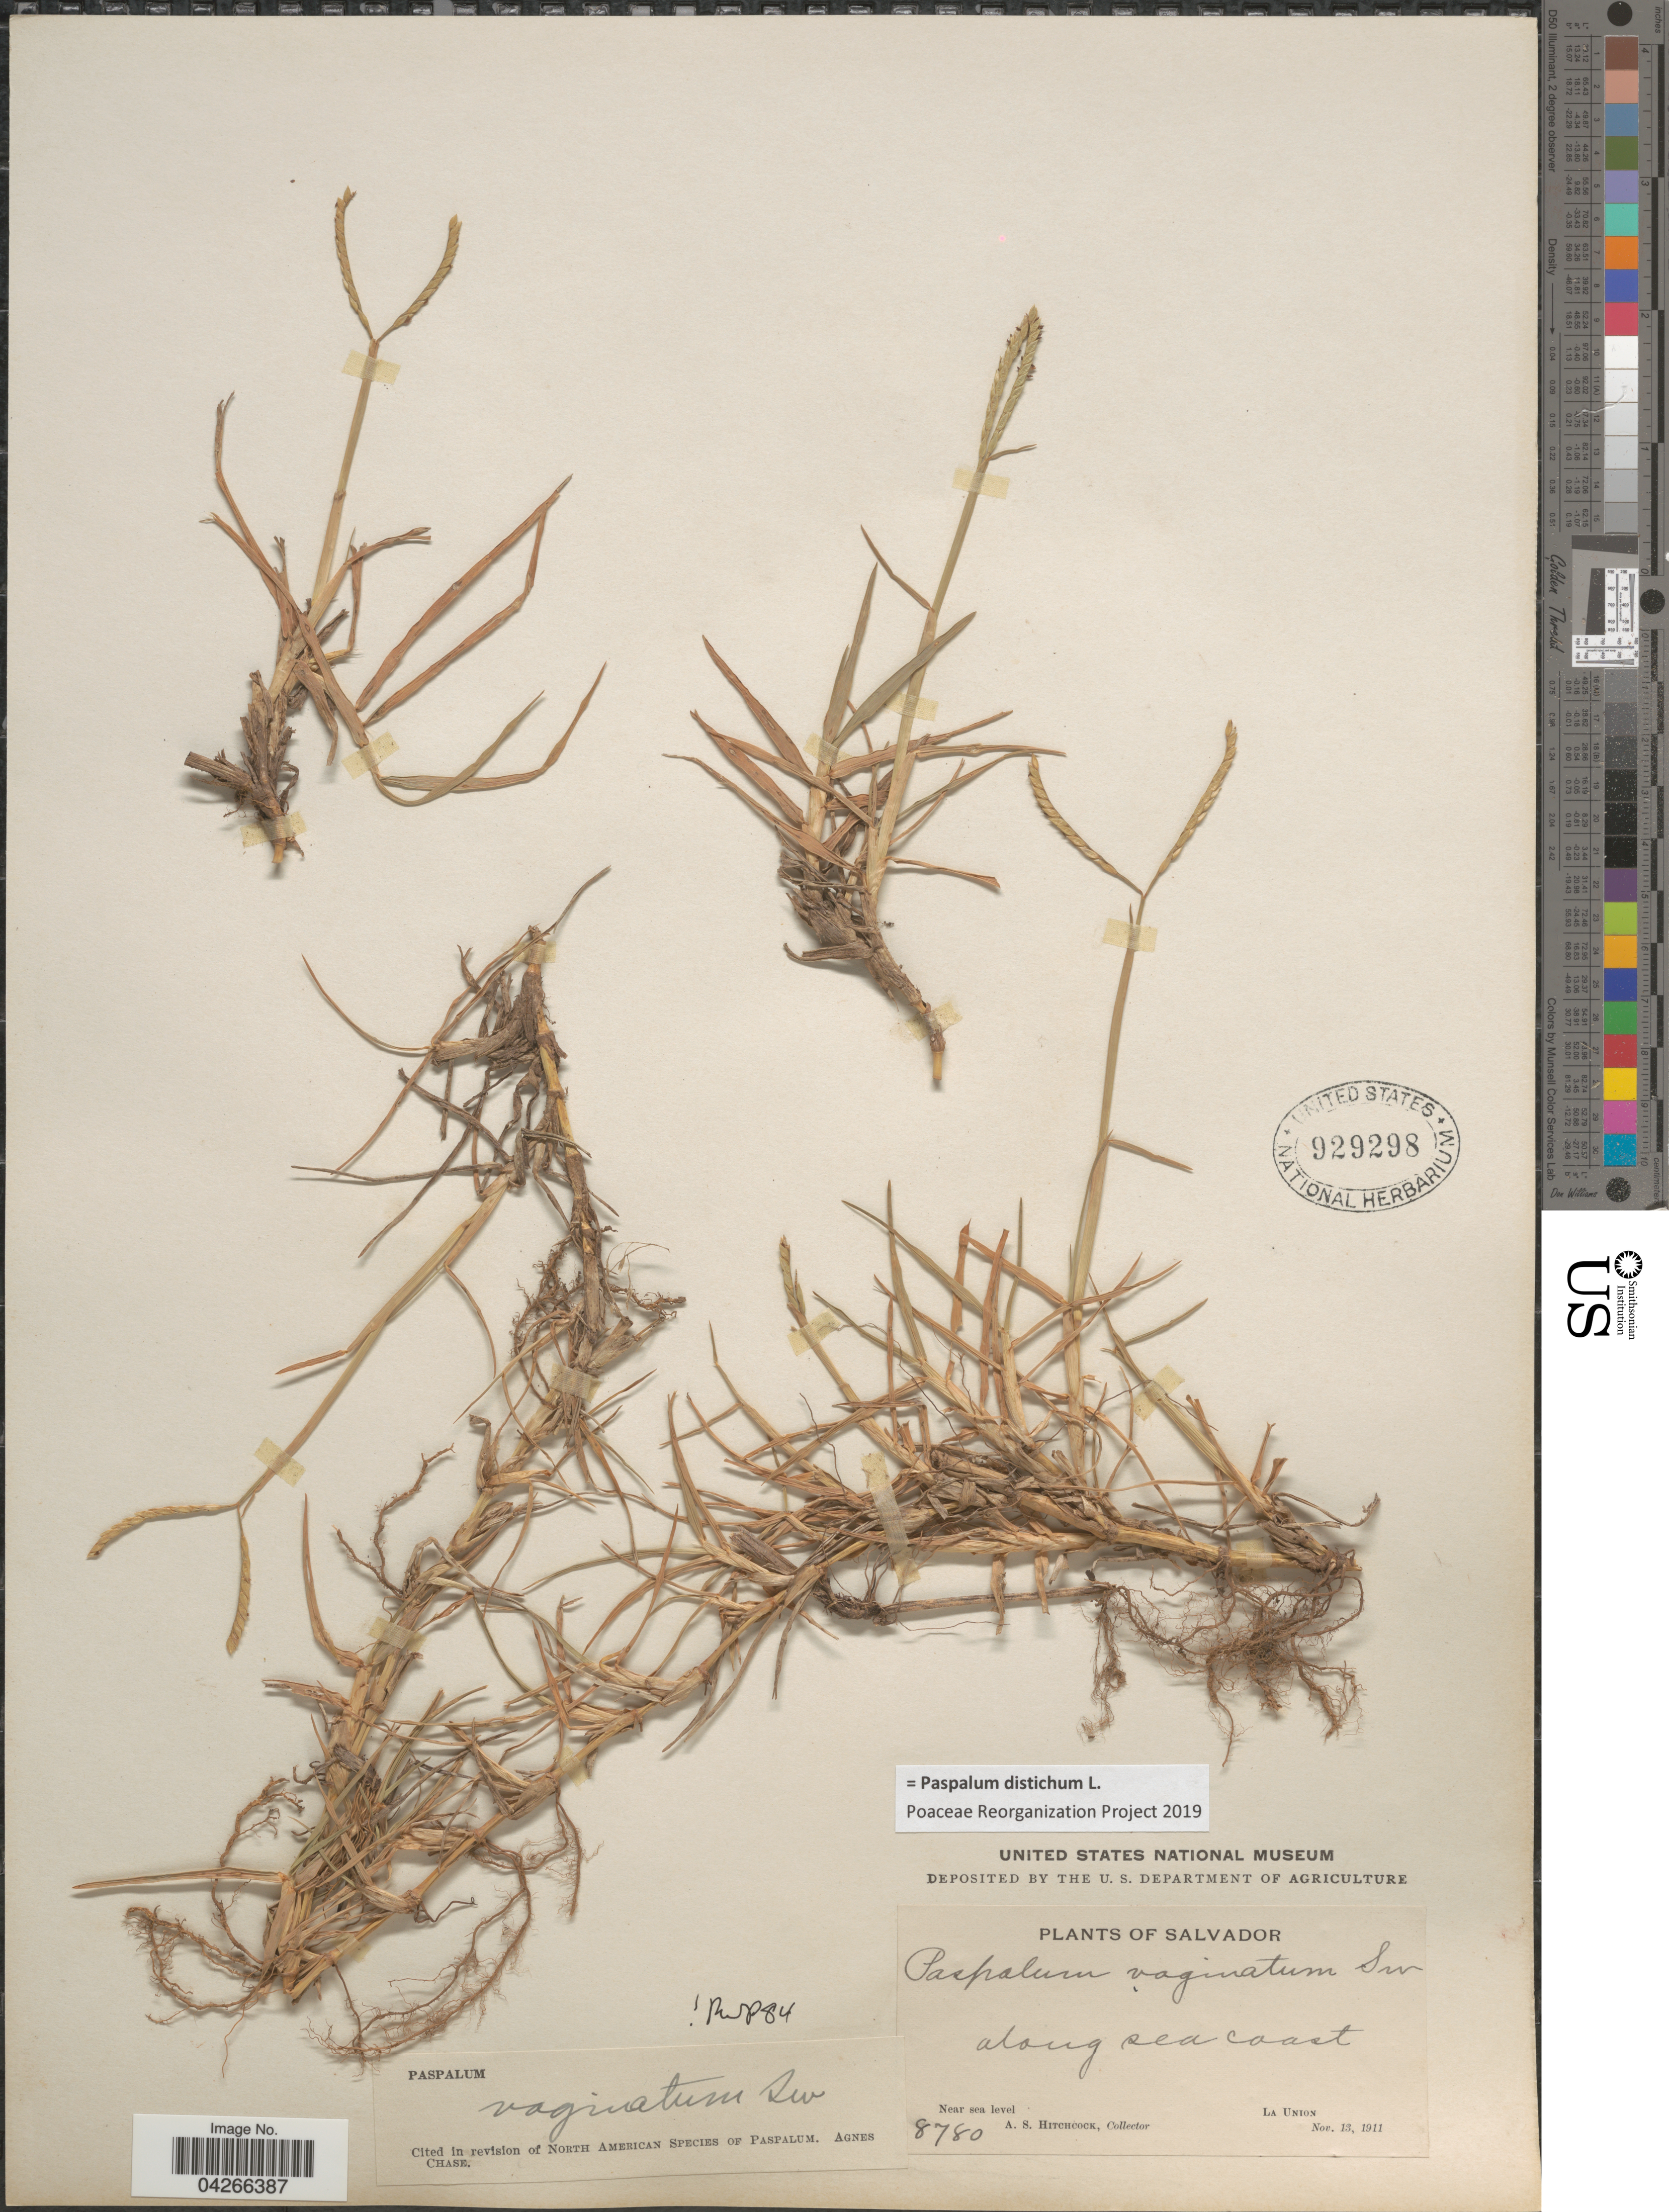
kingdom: Plantae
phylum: Tracheophyta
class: Liliopsida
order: Poales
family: Poaceae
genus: Paspalum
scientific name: Paspalum distichum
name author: L.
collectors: A. S. Hitchcock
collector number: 8780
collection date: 1911-11-13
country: El Salvador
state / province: La Union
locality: Along sea coast. La Union.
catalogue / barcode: US 929298